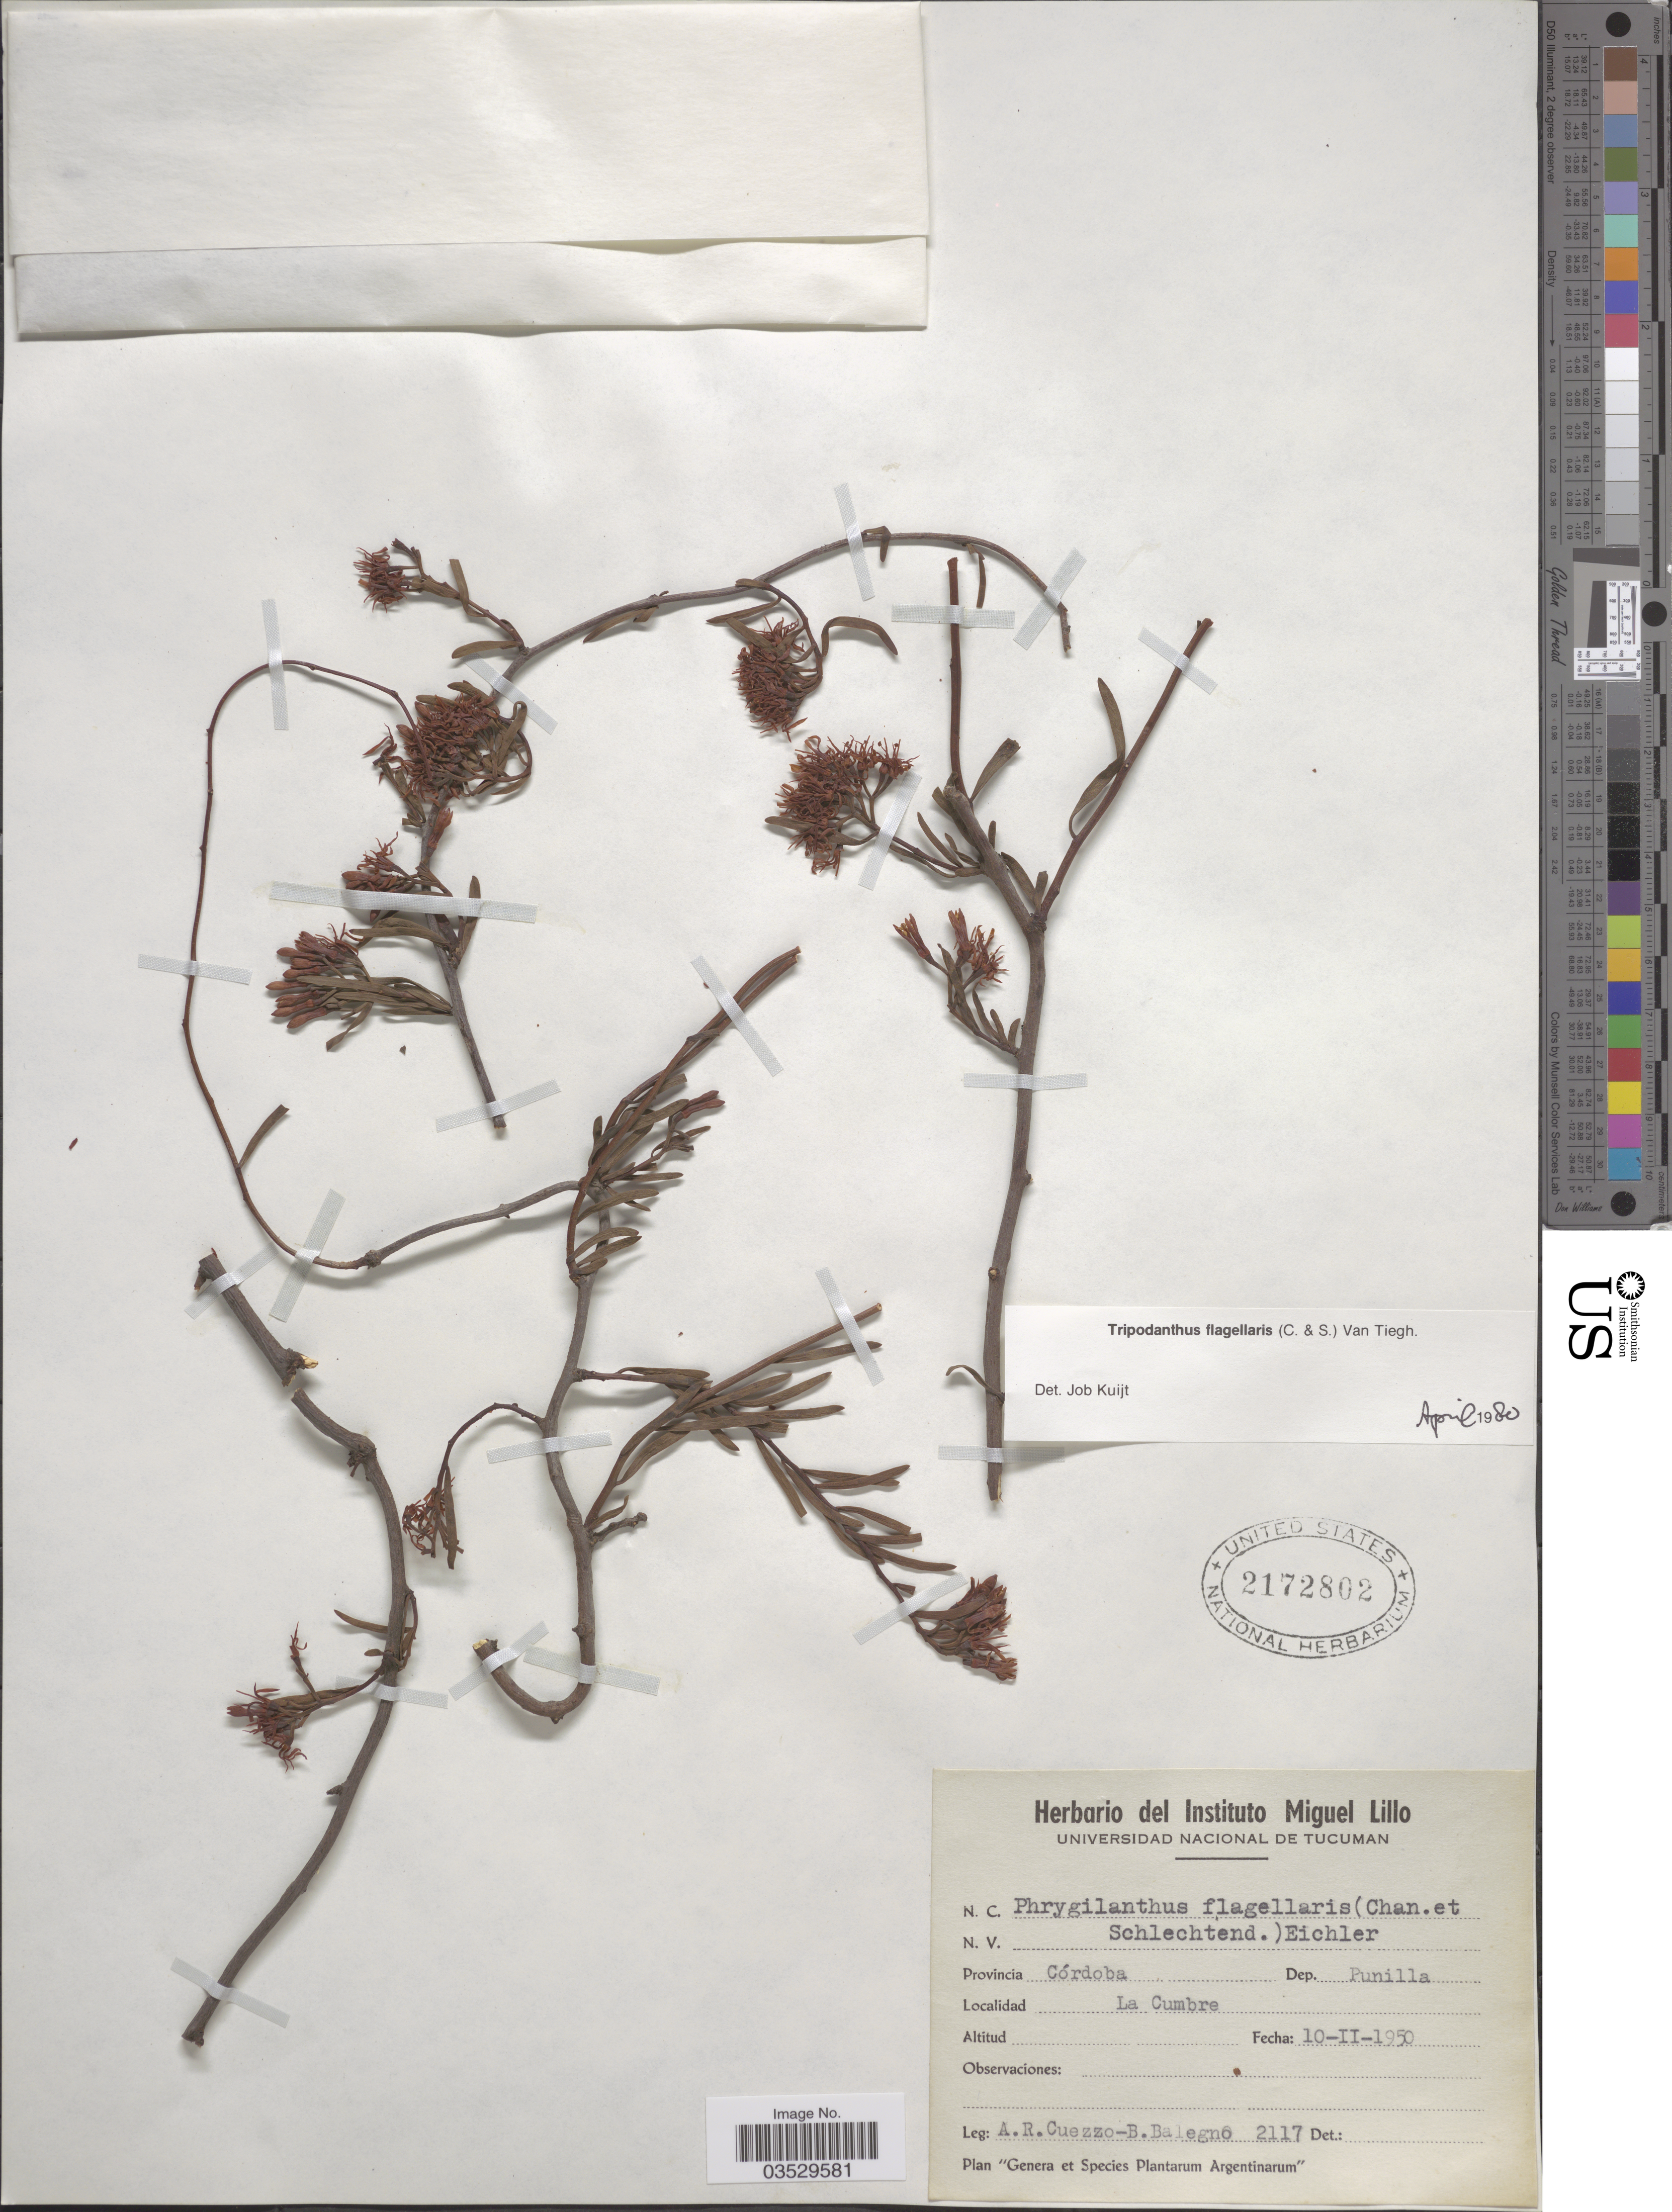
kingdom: Plantae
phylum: Tracheophyta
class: Magnoliopsida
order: Santalales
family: Loranthaceae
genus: Tripodanthus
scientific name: Tripodanthus flagellaris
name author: (Cham. & Schltdl.) Tiegh.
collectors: A. Cuezzo & B. Balegno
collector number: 2117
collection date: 1950-02-10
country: Argentina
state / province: Cordoba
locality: Dep. Punilla. La Cumbre.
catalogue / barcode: US 2172802